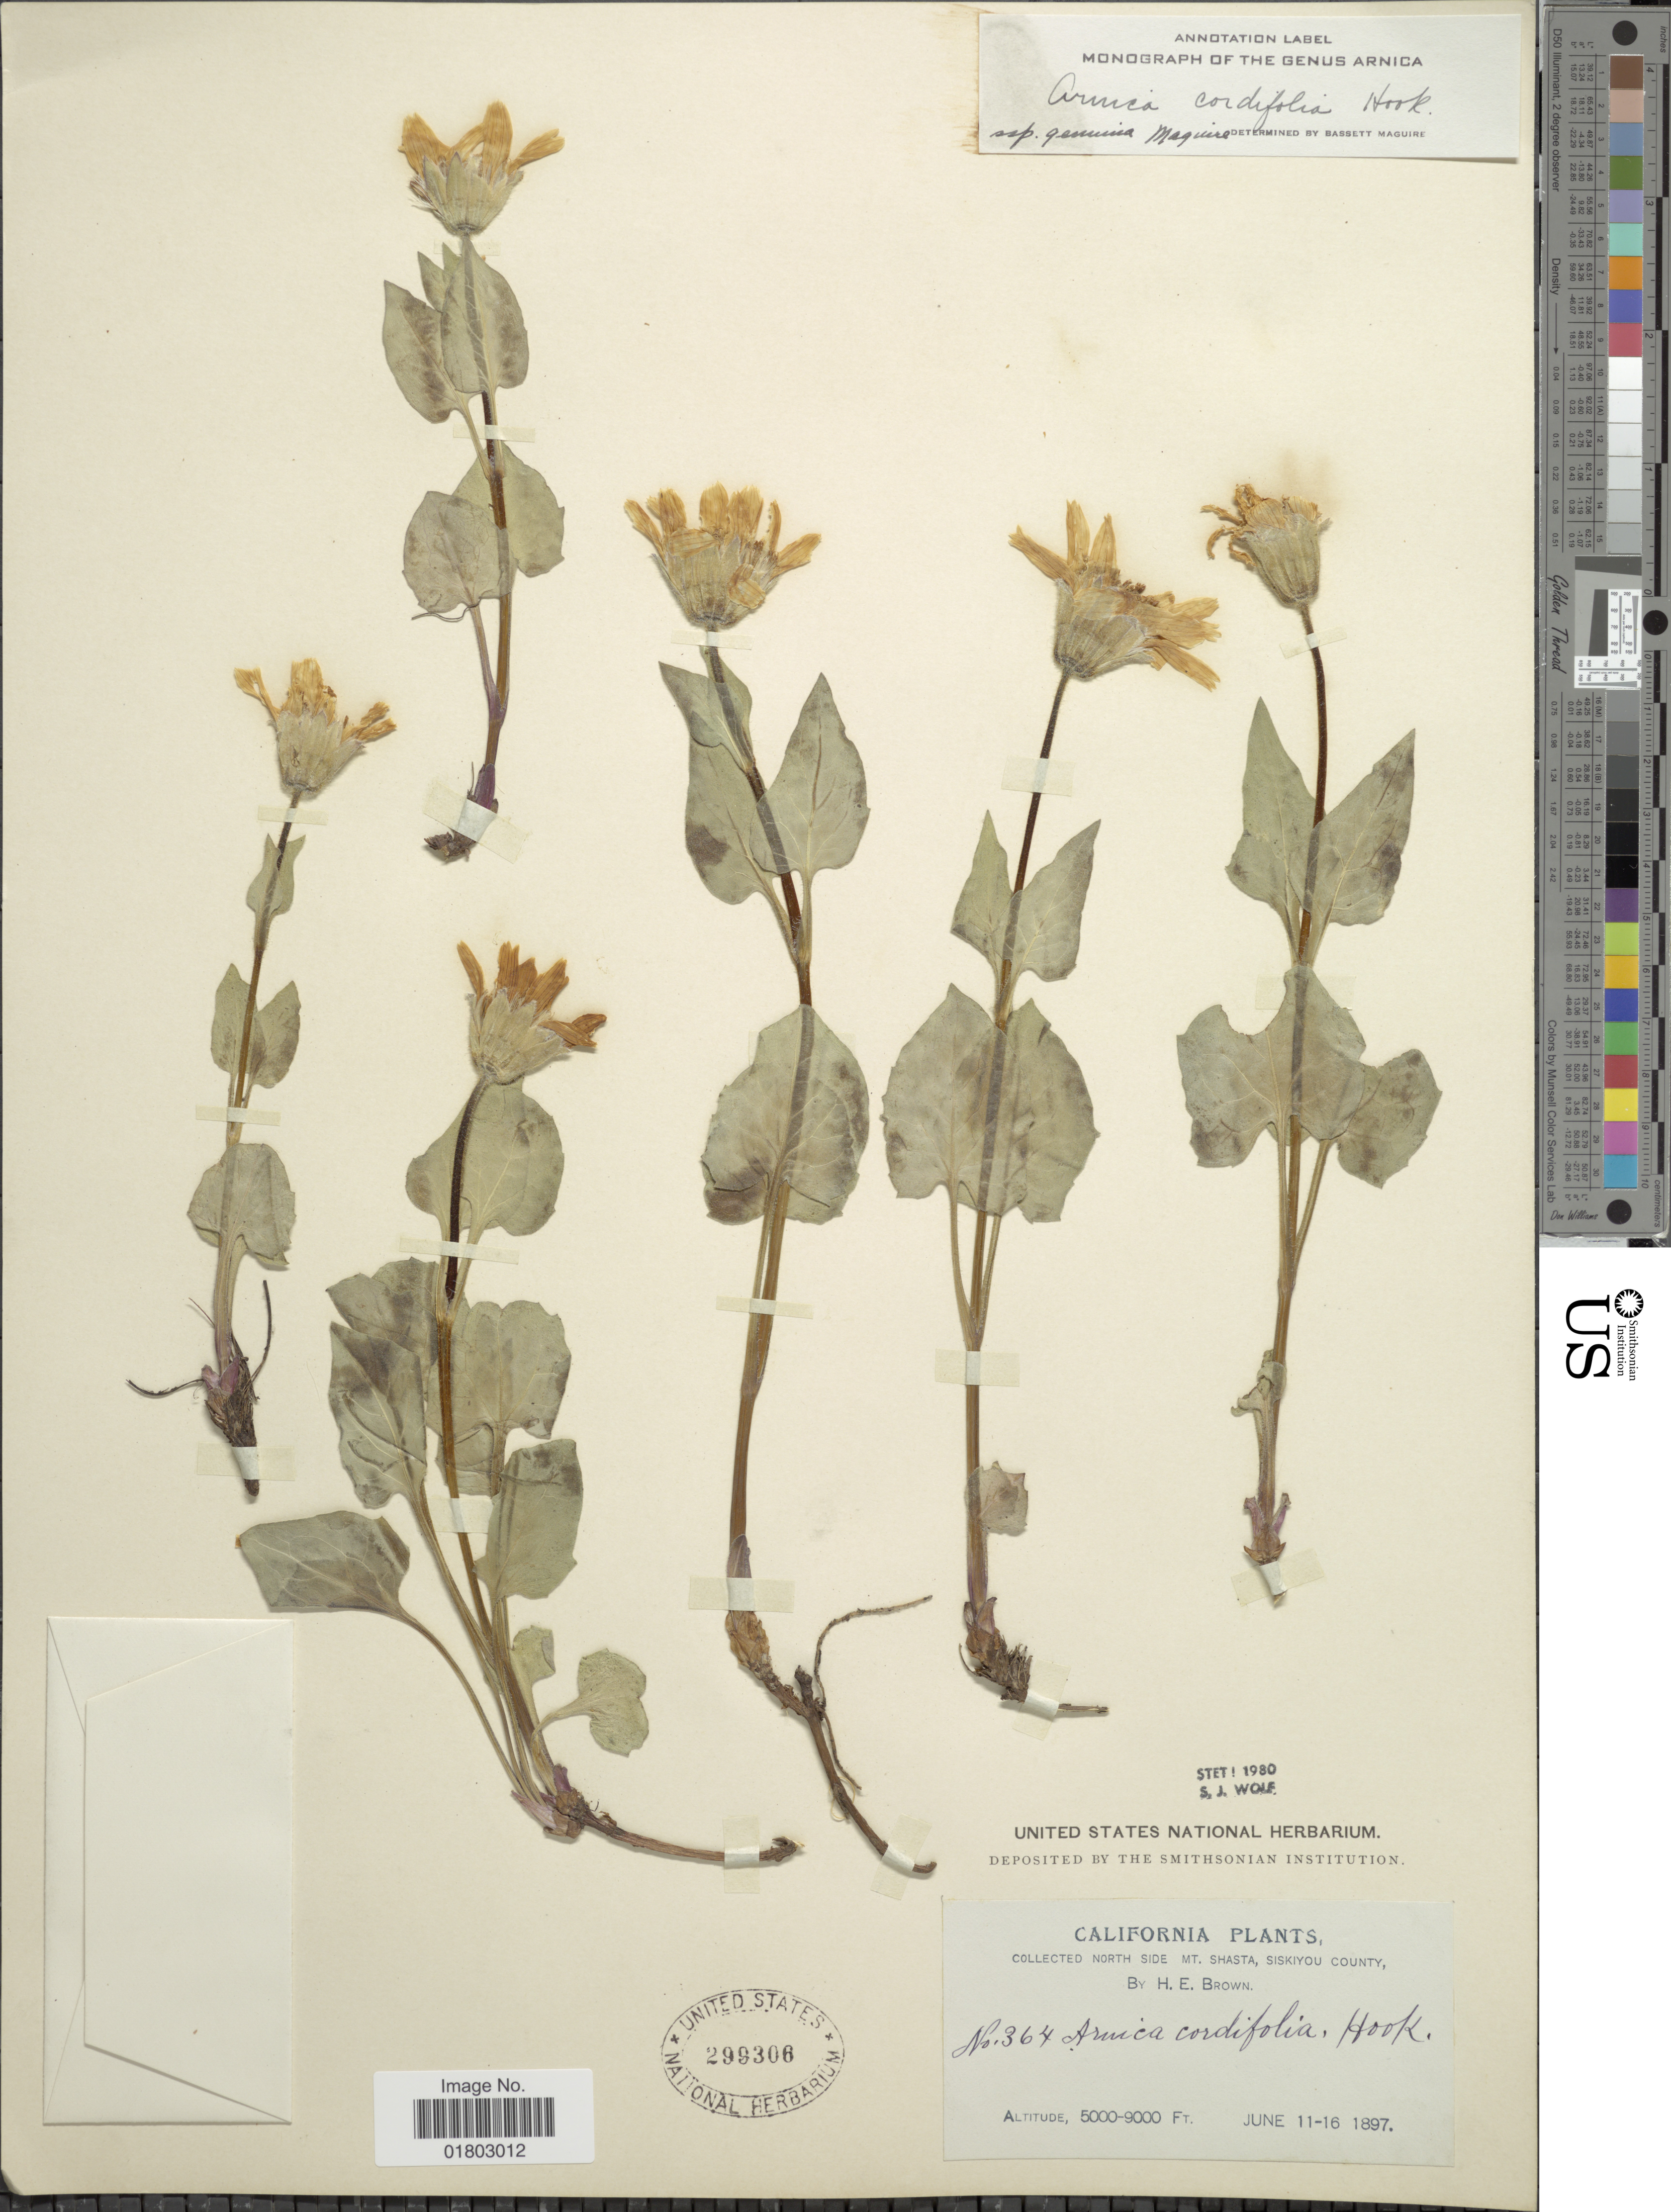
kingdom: Plantae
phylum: Tracheophyta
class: Magnoliopsida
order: Asterales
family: Asteraceae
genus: Arnica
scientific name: Arnica cordifolia subsp. genuina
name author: Maguire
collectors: H. E. Brown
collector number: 364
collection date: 1897-06-11/1897-06-16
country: United States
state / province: California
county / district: Siskiyou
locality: North side Mt. Shasta, Siskiyou County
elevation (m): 1524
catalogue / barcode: US 299306